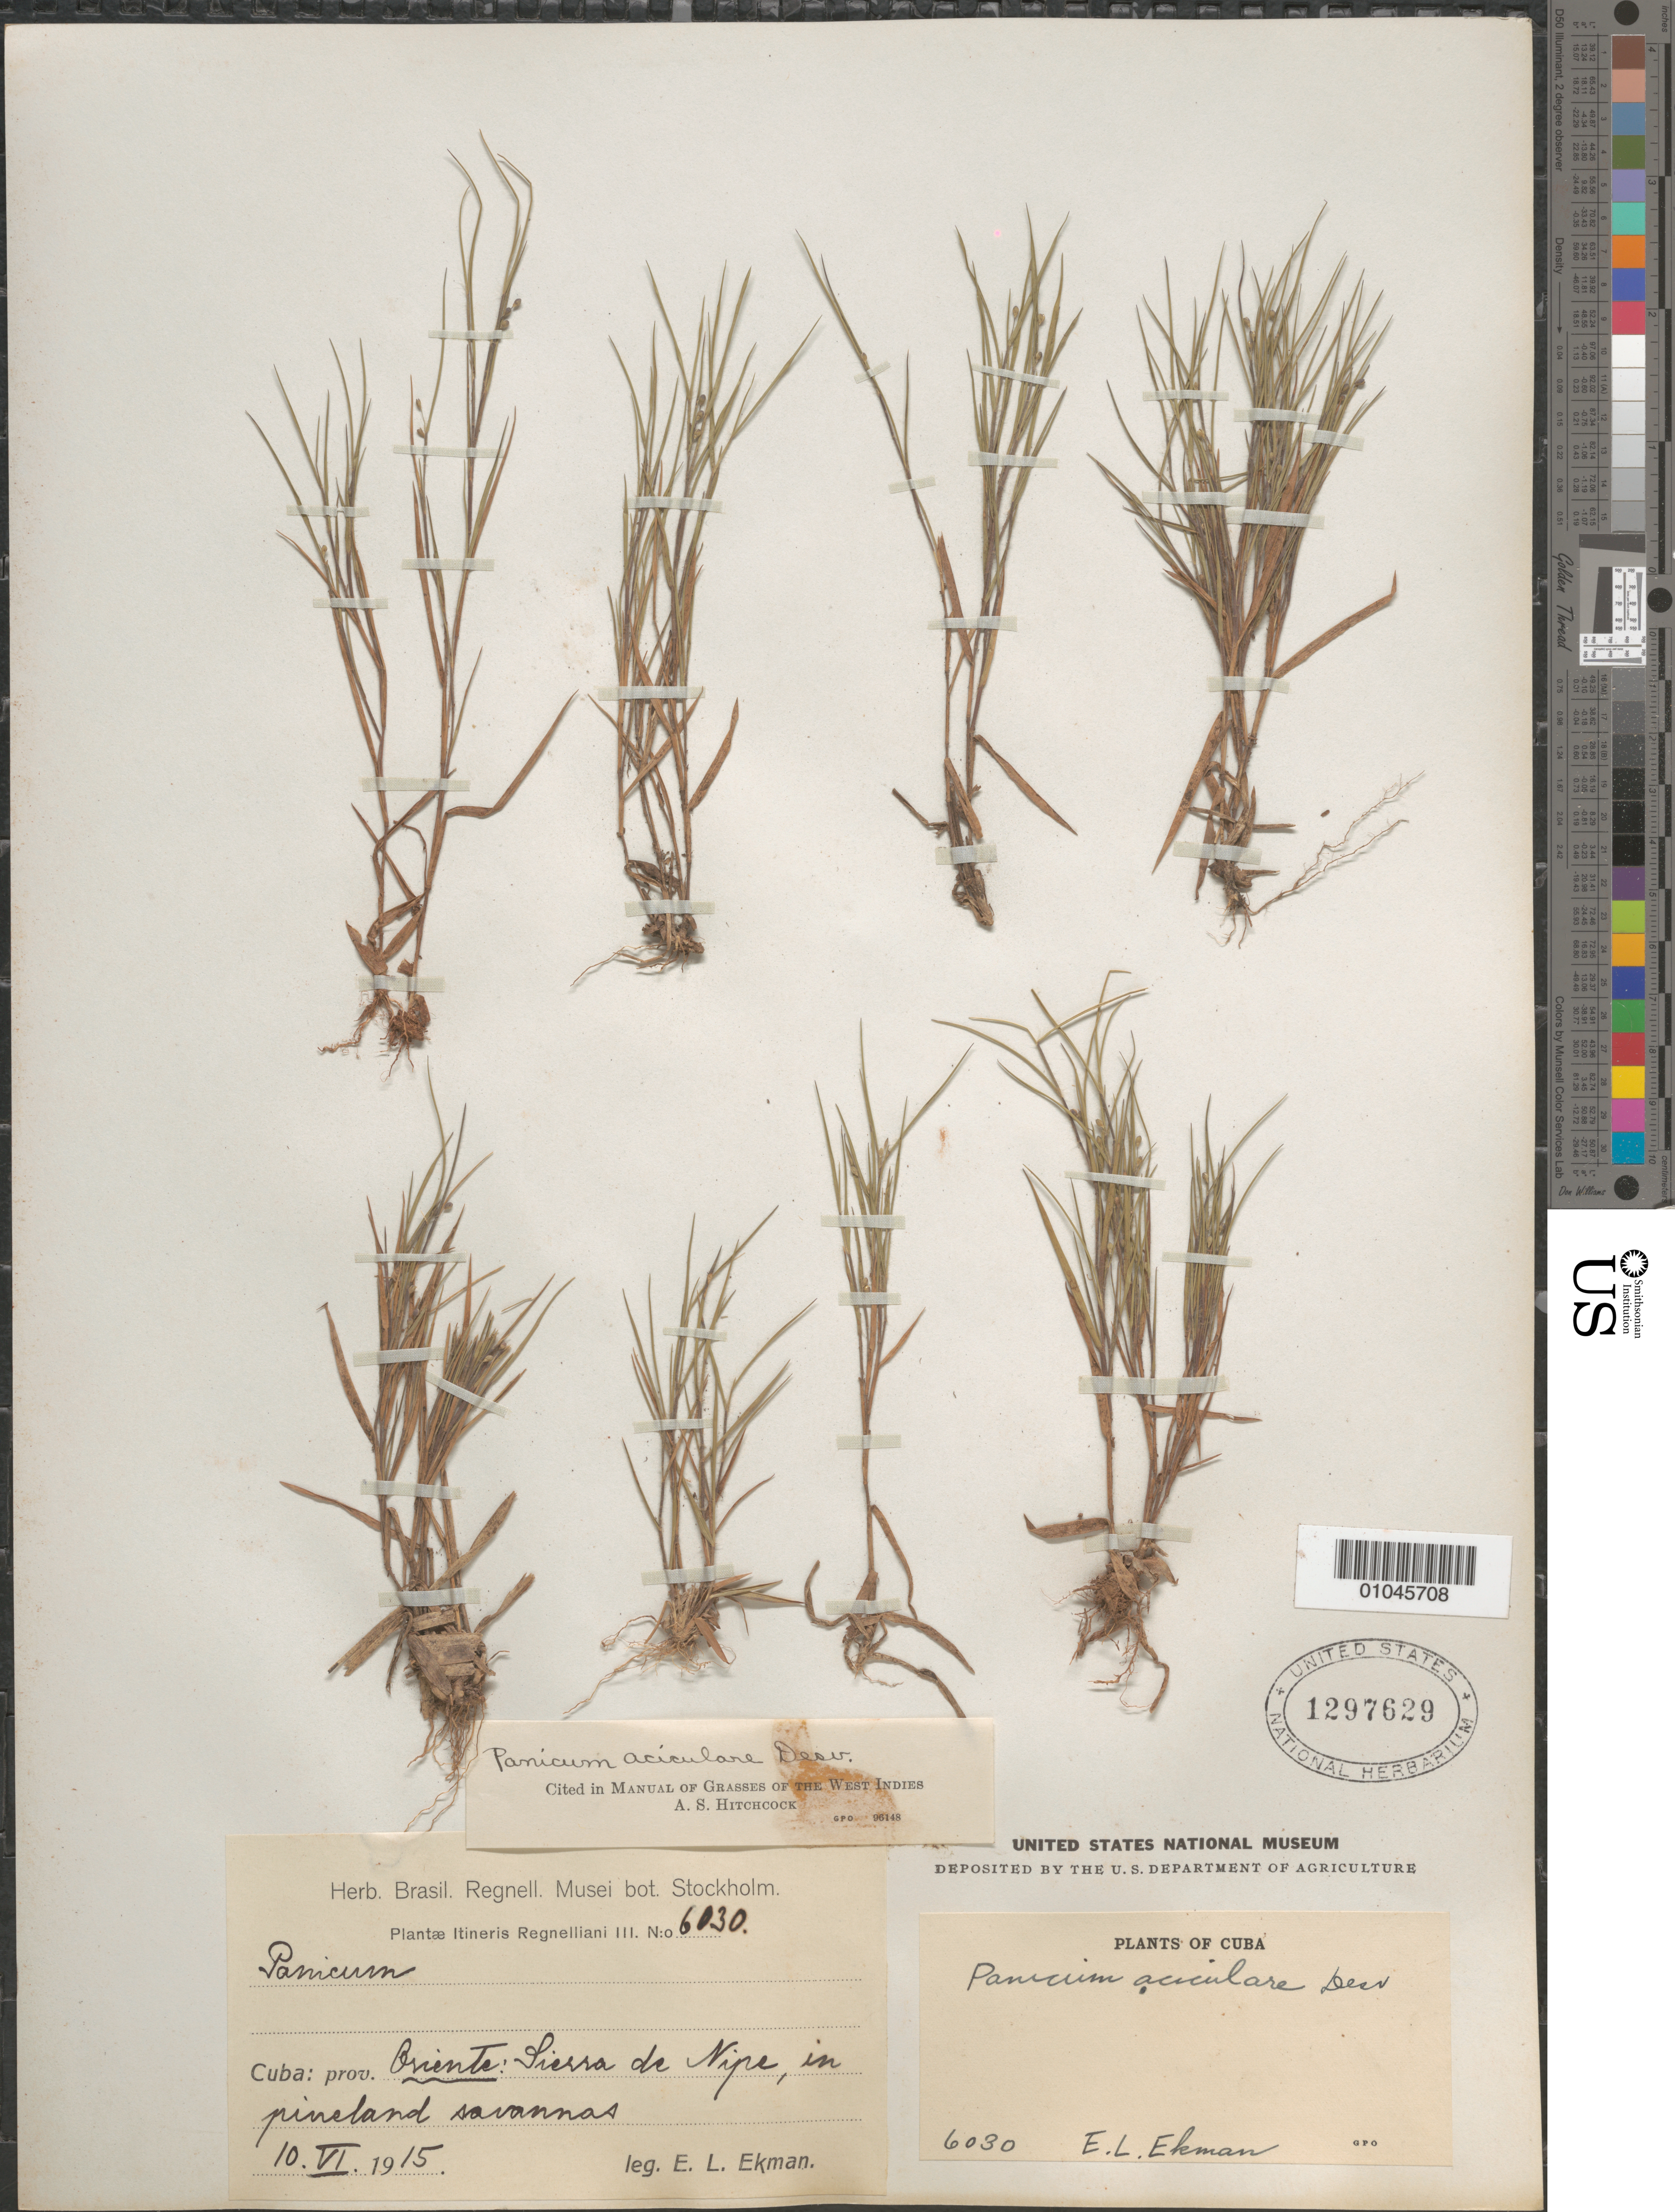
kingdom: Plantae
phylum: Tracheophyta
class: Liliopsida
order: Poales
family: Poaceae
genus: Panicum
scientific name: Panicum aciculare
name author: Desv. ex Poir.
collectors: E. L. Ekman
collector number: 6030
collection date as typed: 10 Jun 1915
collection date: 1915-06-10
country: Cuba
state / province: Holguín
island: Cuba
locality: Sierra de Nipe in pineland Savanna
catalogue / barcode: US 1297629